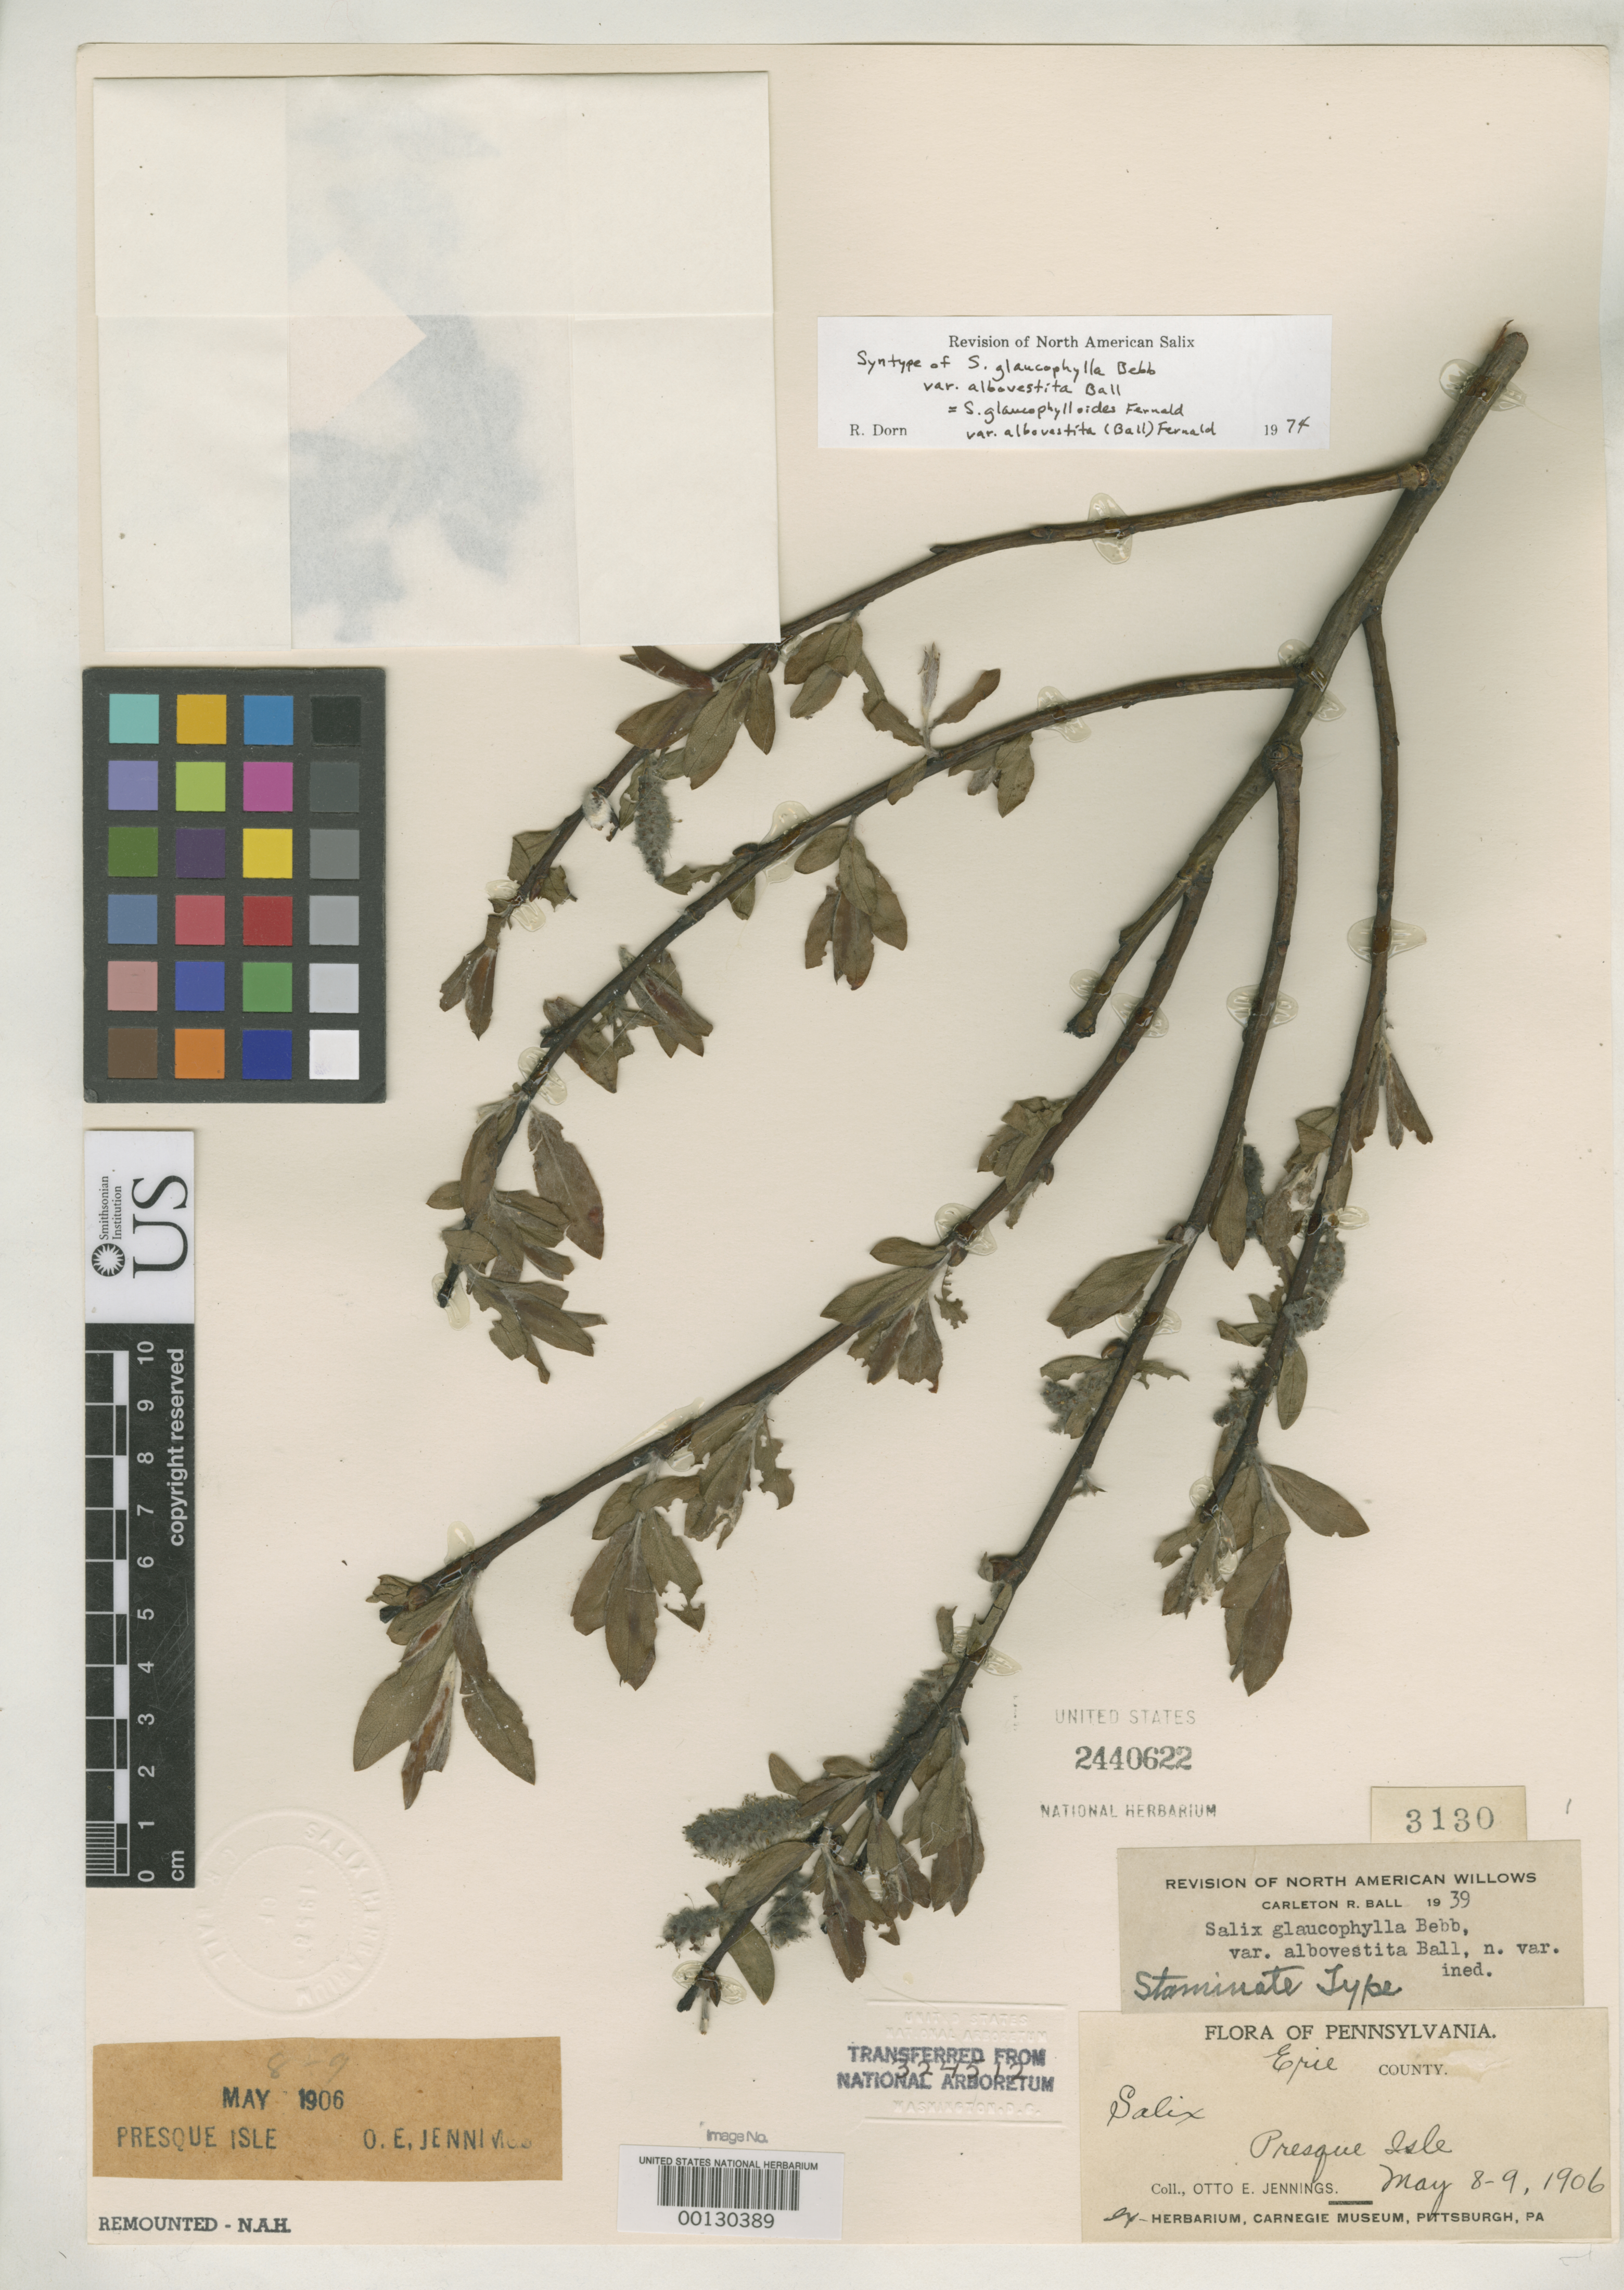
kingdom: Plantae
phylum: Tracheophyta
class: Magnoliopsida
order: Malpighiales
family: Salicaceae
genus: Salix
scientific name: Salix glaucophylla var. albovestita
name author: C.R. Ball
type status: Syntype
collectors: O. E. Jennings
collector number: Acc. 3130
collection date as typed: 08 May 1906 to 09 May 1906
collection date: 1906-05-08/1906-05-09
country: United States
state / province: Pennsylvania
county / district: Erie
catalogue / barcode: US 2440622